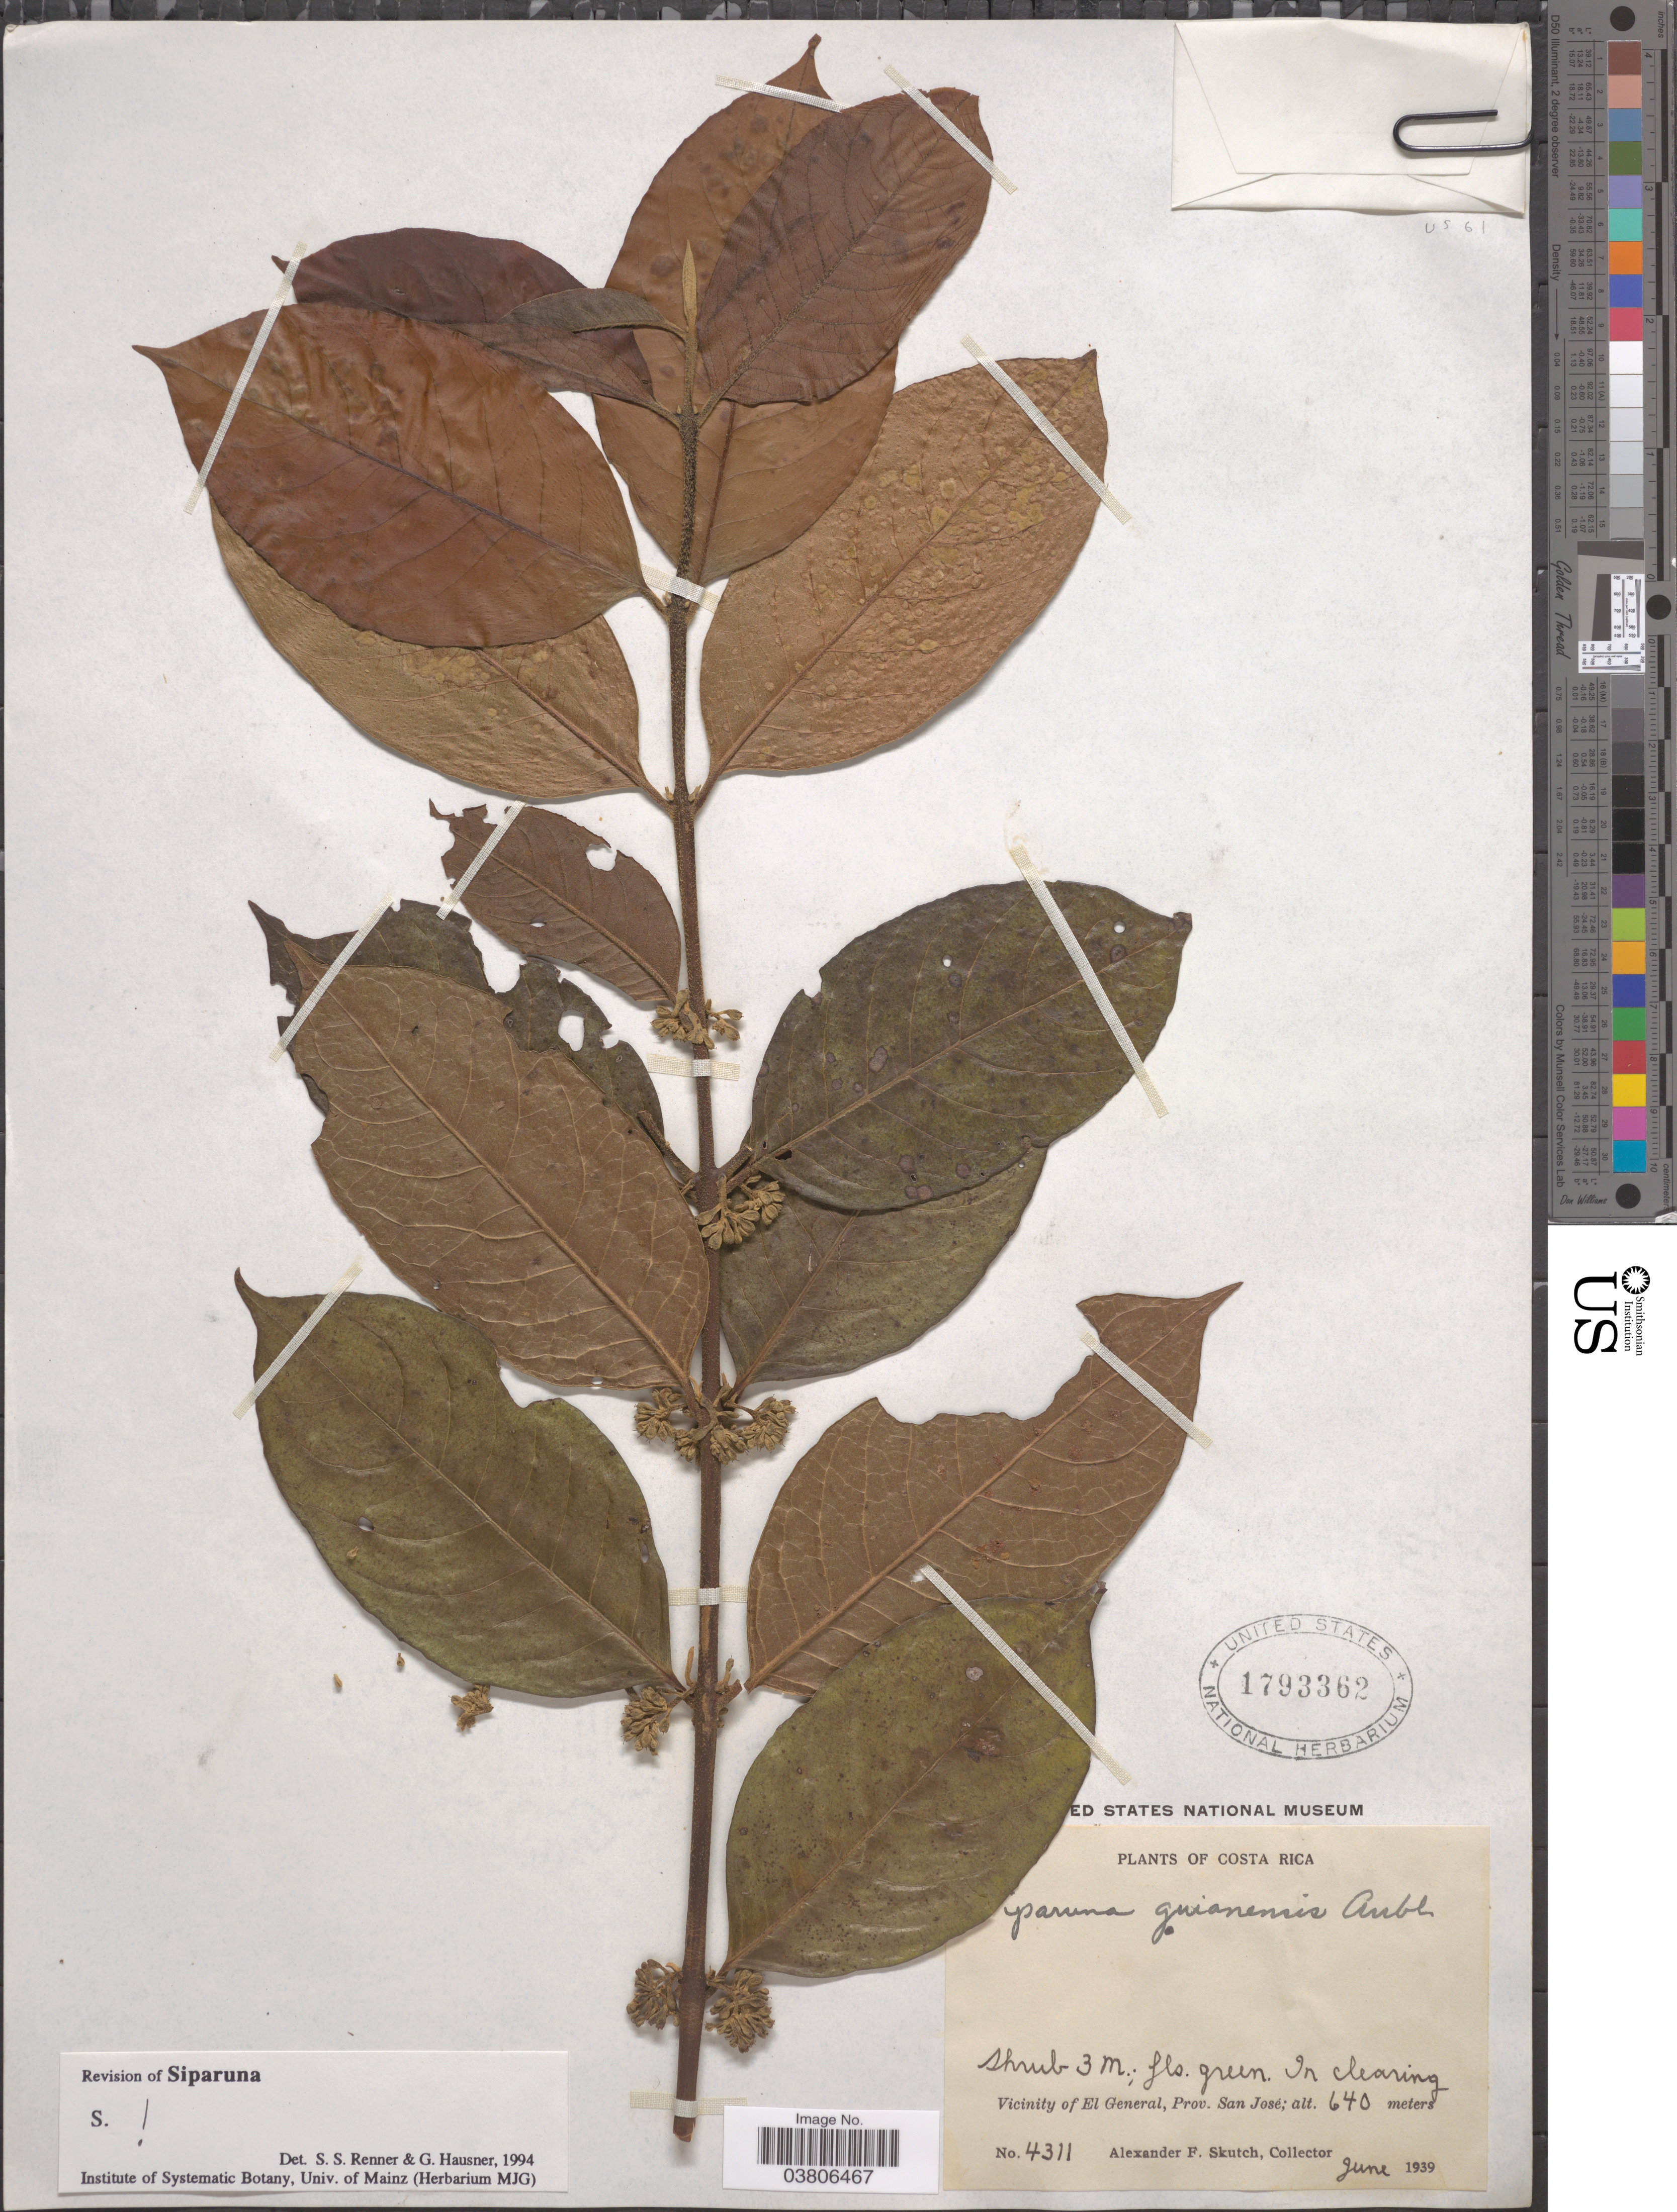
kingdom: Plantae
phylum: Tracheophyta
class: Magnoliopsida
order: Laurales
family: Siparunaceae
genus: Siparuna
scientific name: Siparuna guianensis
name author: Aubl.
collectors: A. F. Skutch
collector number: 4311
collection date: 1939-06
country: Costa Rica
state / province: San José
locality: Vicinity of El General.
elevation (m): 640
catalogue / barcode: US 1793362